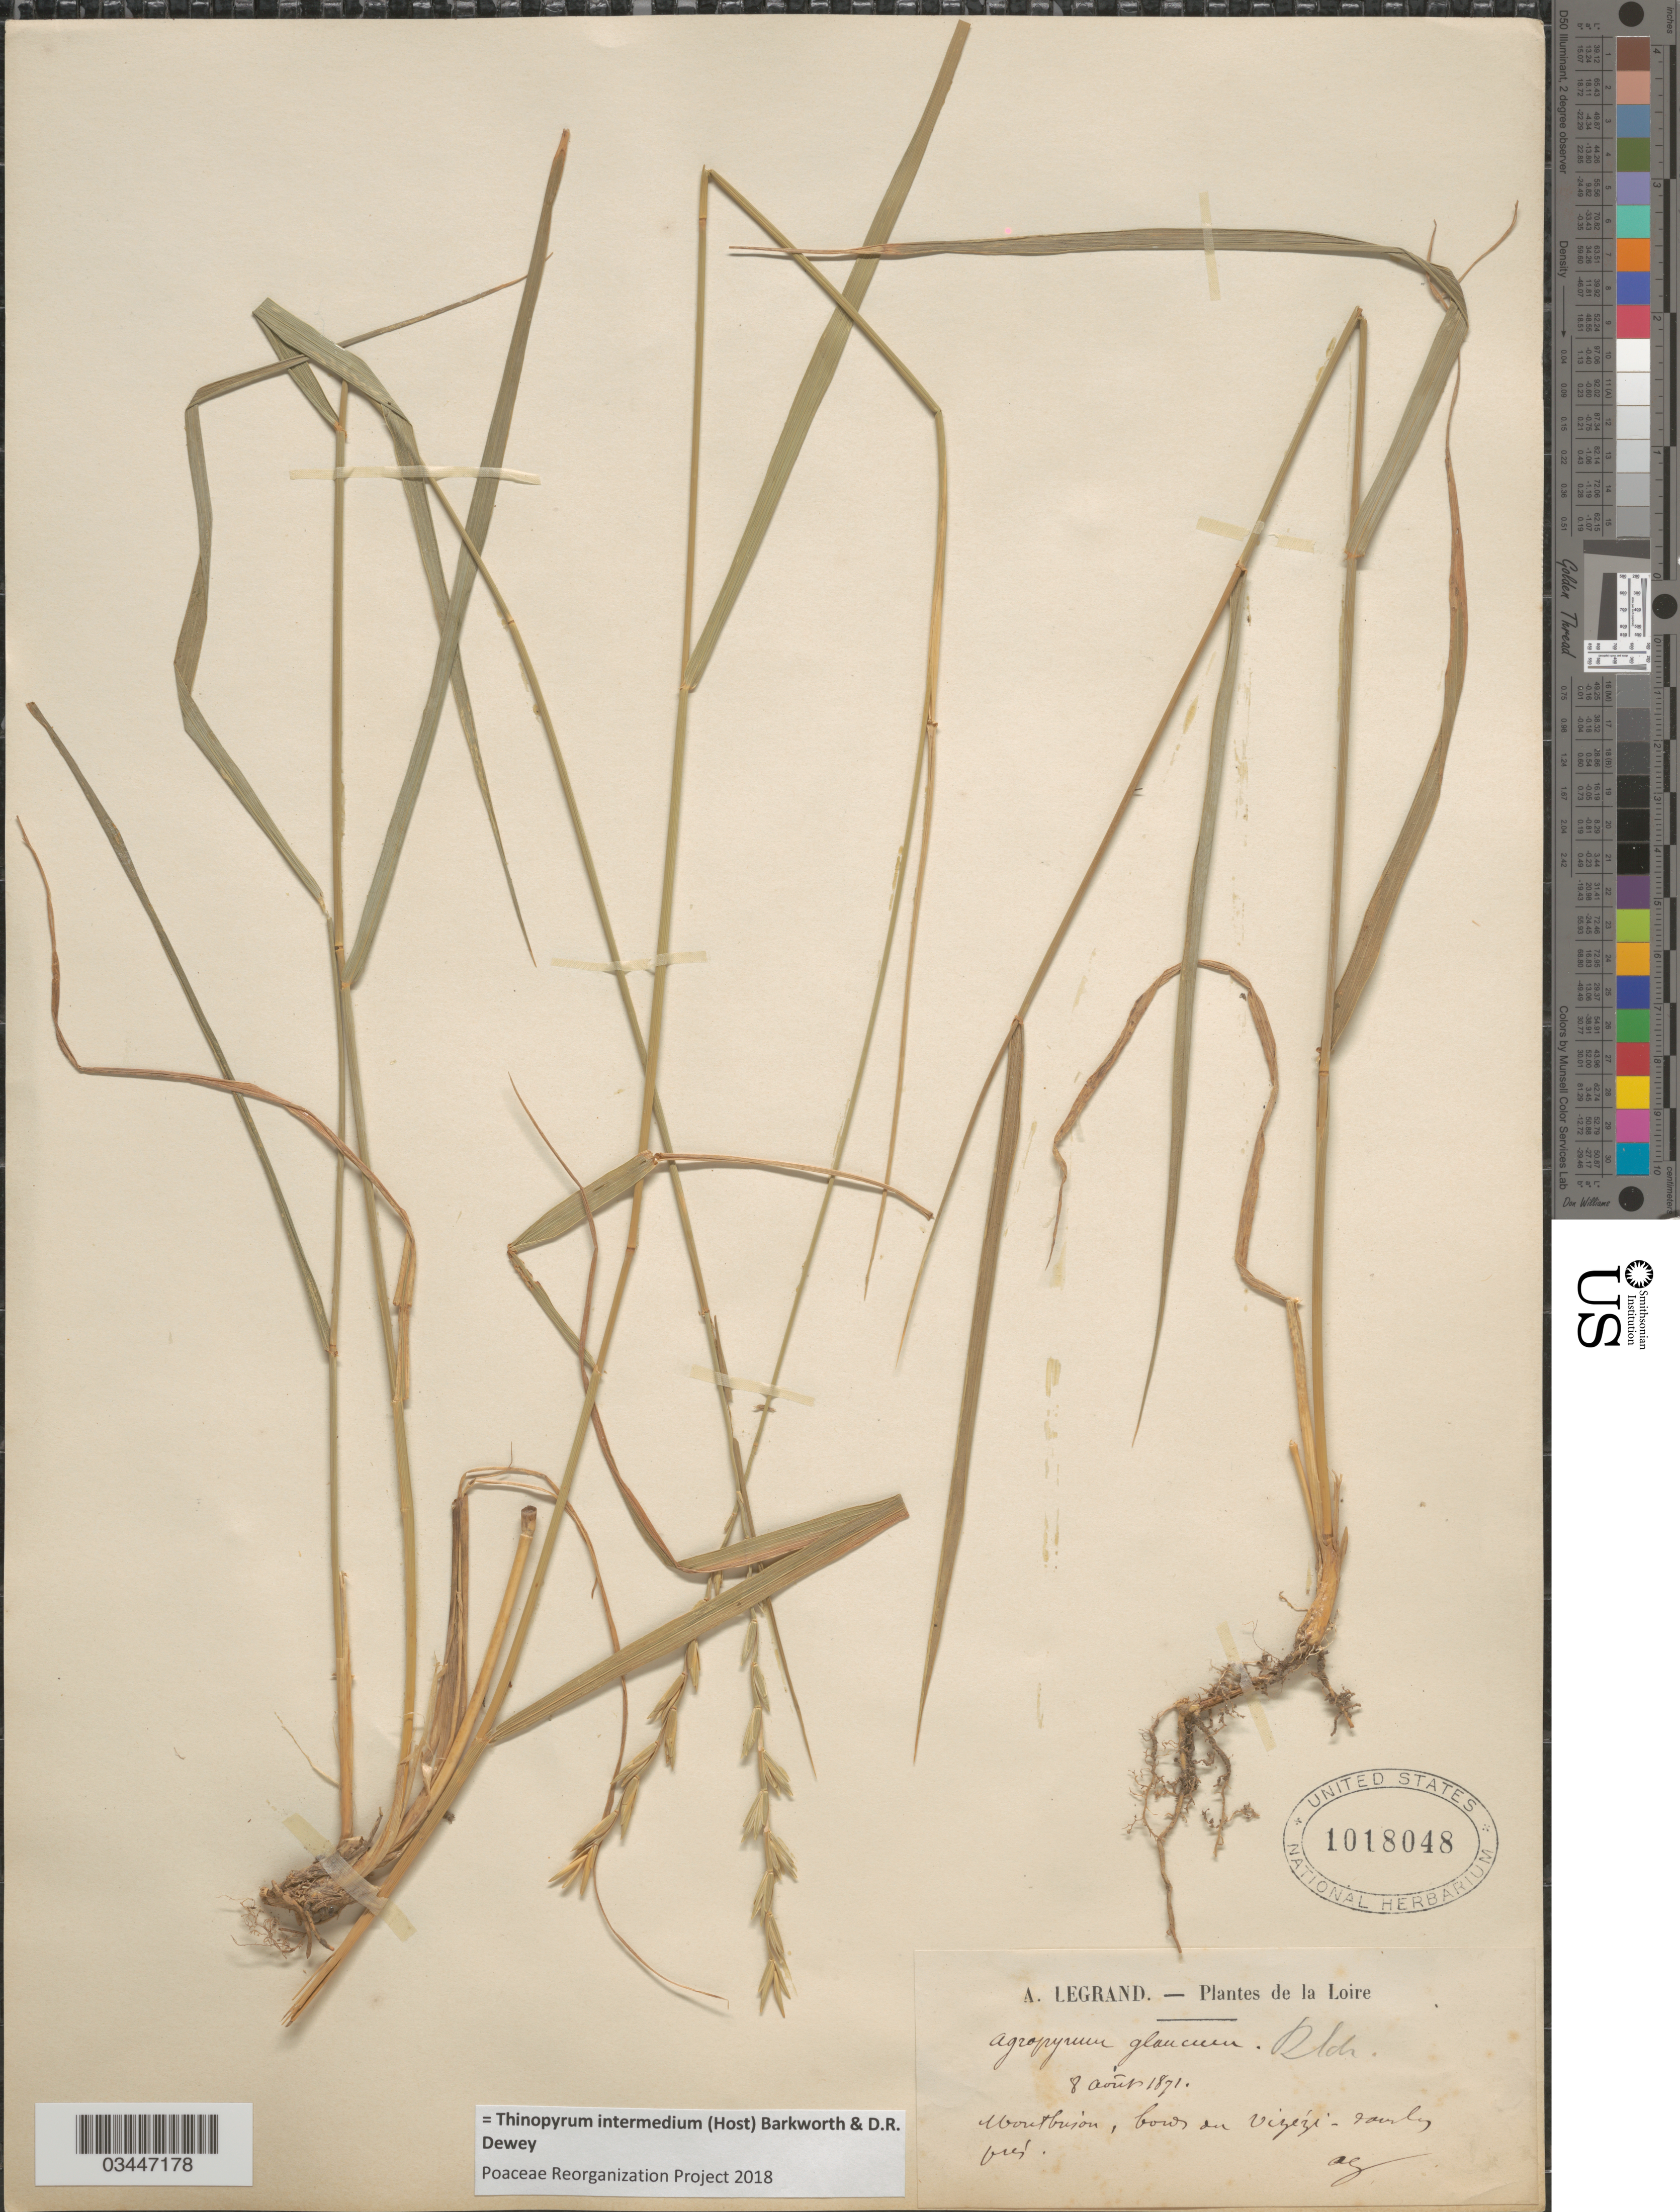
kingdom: Plantae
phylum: Tracheophyta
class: Liliopsida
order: Poales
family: Poaceae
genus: Thinopyrum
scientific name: Thinopyrum intermedium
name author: (Host) Barkworth & Dewey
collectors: A. Le Grand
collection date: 1871-08-08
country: France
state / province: Pays de la Loire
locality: La Loire. Montbrisòn, bords du Vizézi- dans les prés.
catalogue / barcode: US 1018048